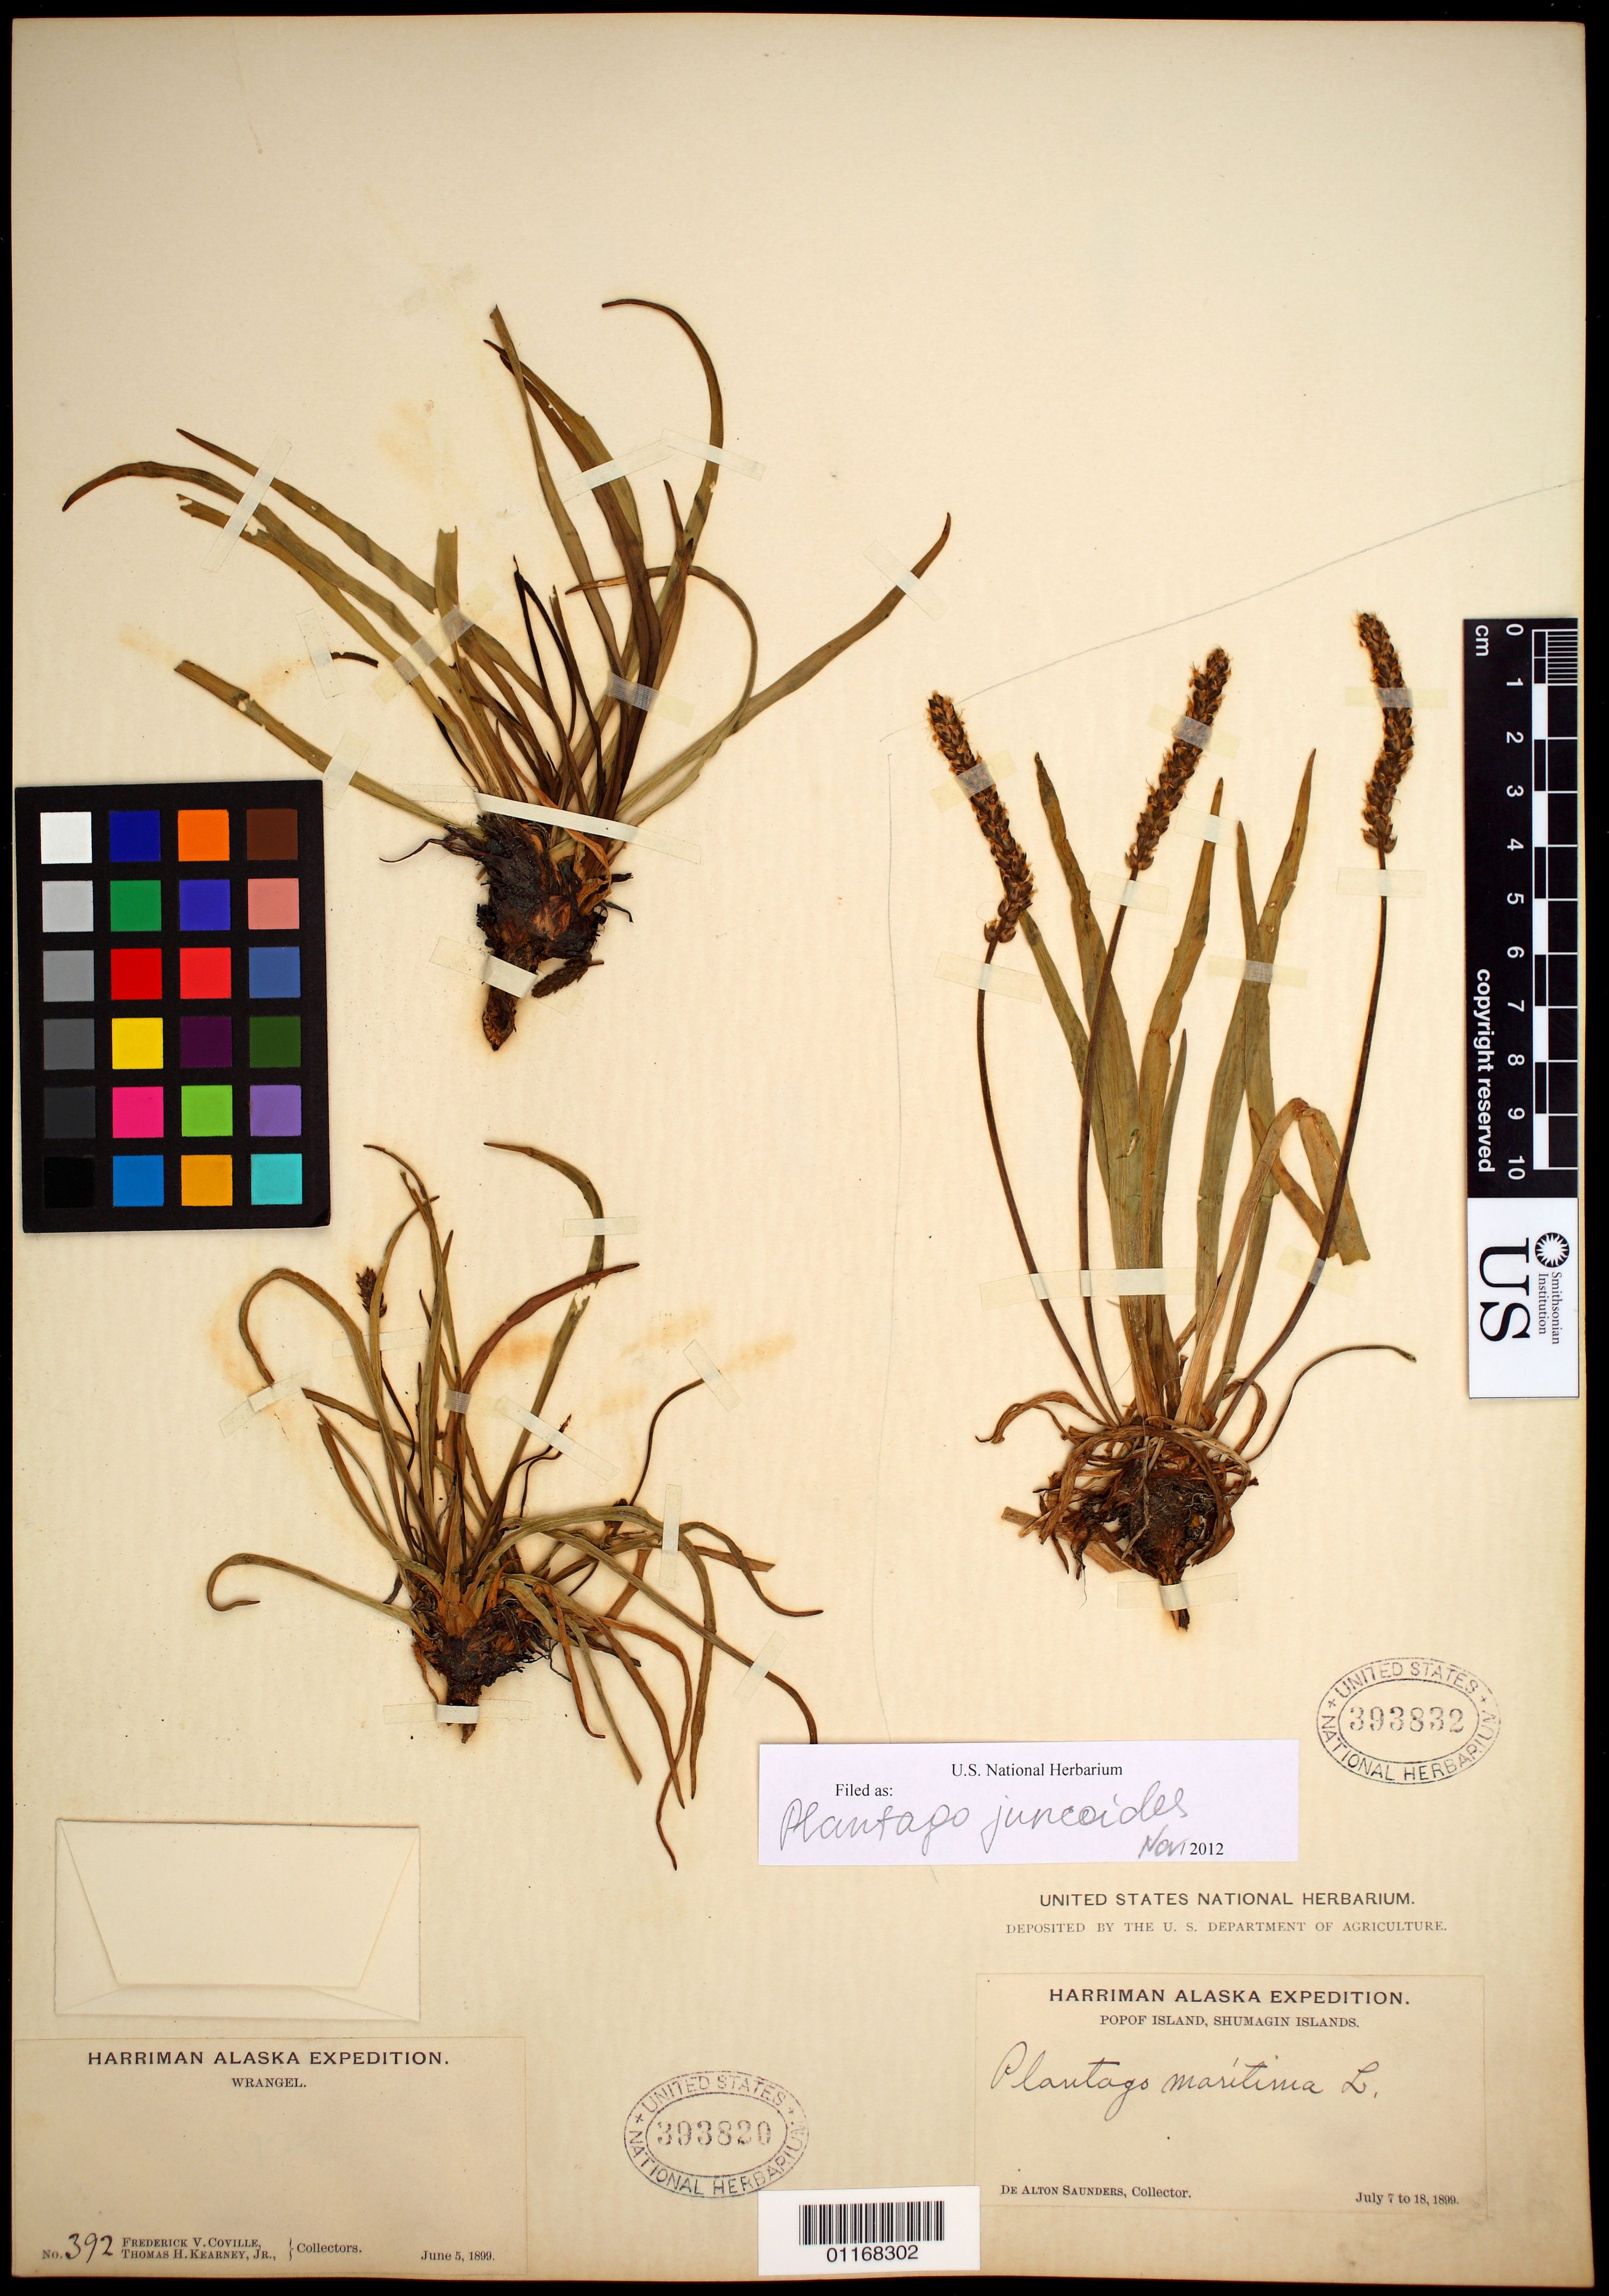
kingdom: Plantae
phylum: Tracheophyta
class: Magnoliopsida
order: Lamiales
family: Plantaginaceae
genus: Plantago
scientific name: Plantago maritima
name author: L.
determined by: Shipunov, Alexey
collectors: D. Saunders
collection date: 1899-07-07/1899-07-18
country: United States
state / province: Alaska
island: Popof Island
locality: Popof Island, Shumagin Islands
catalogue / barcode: US 393832